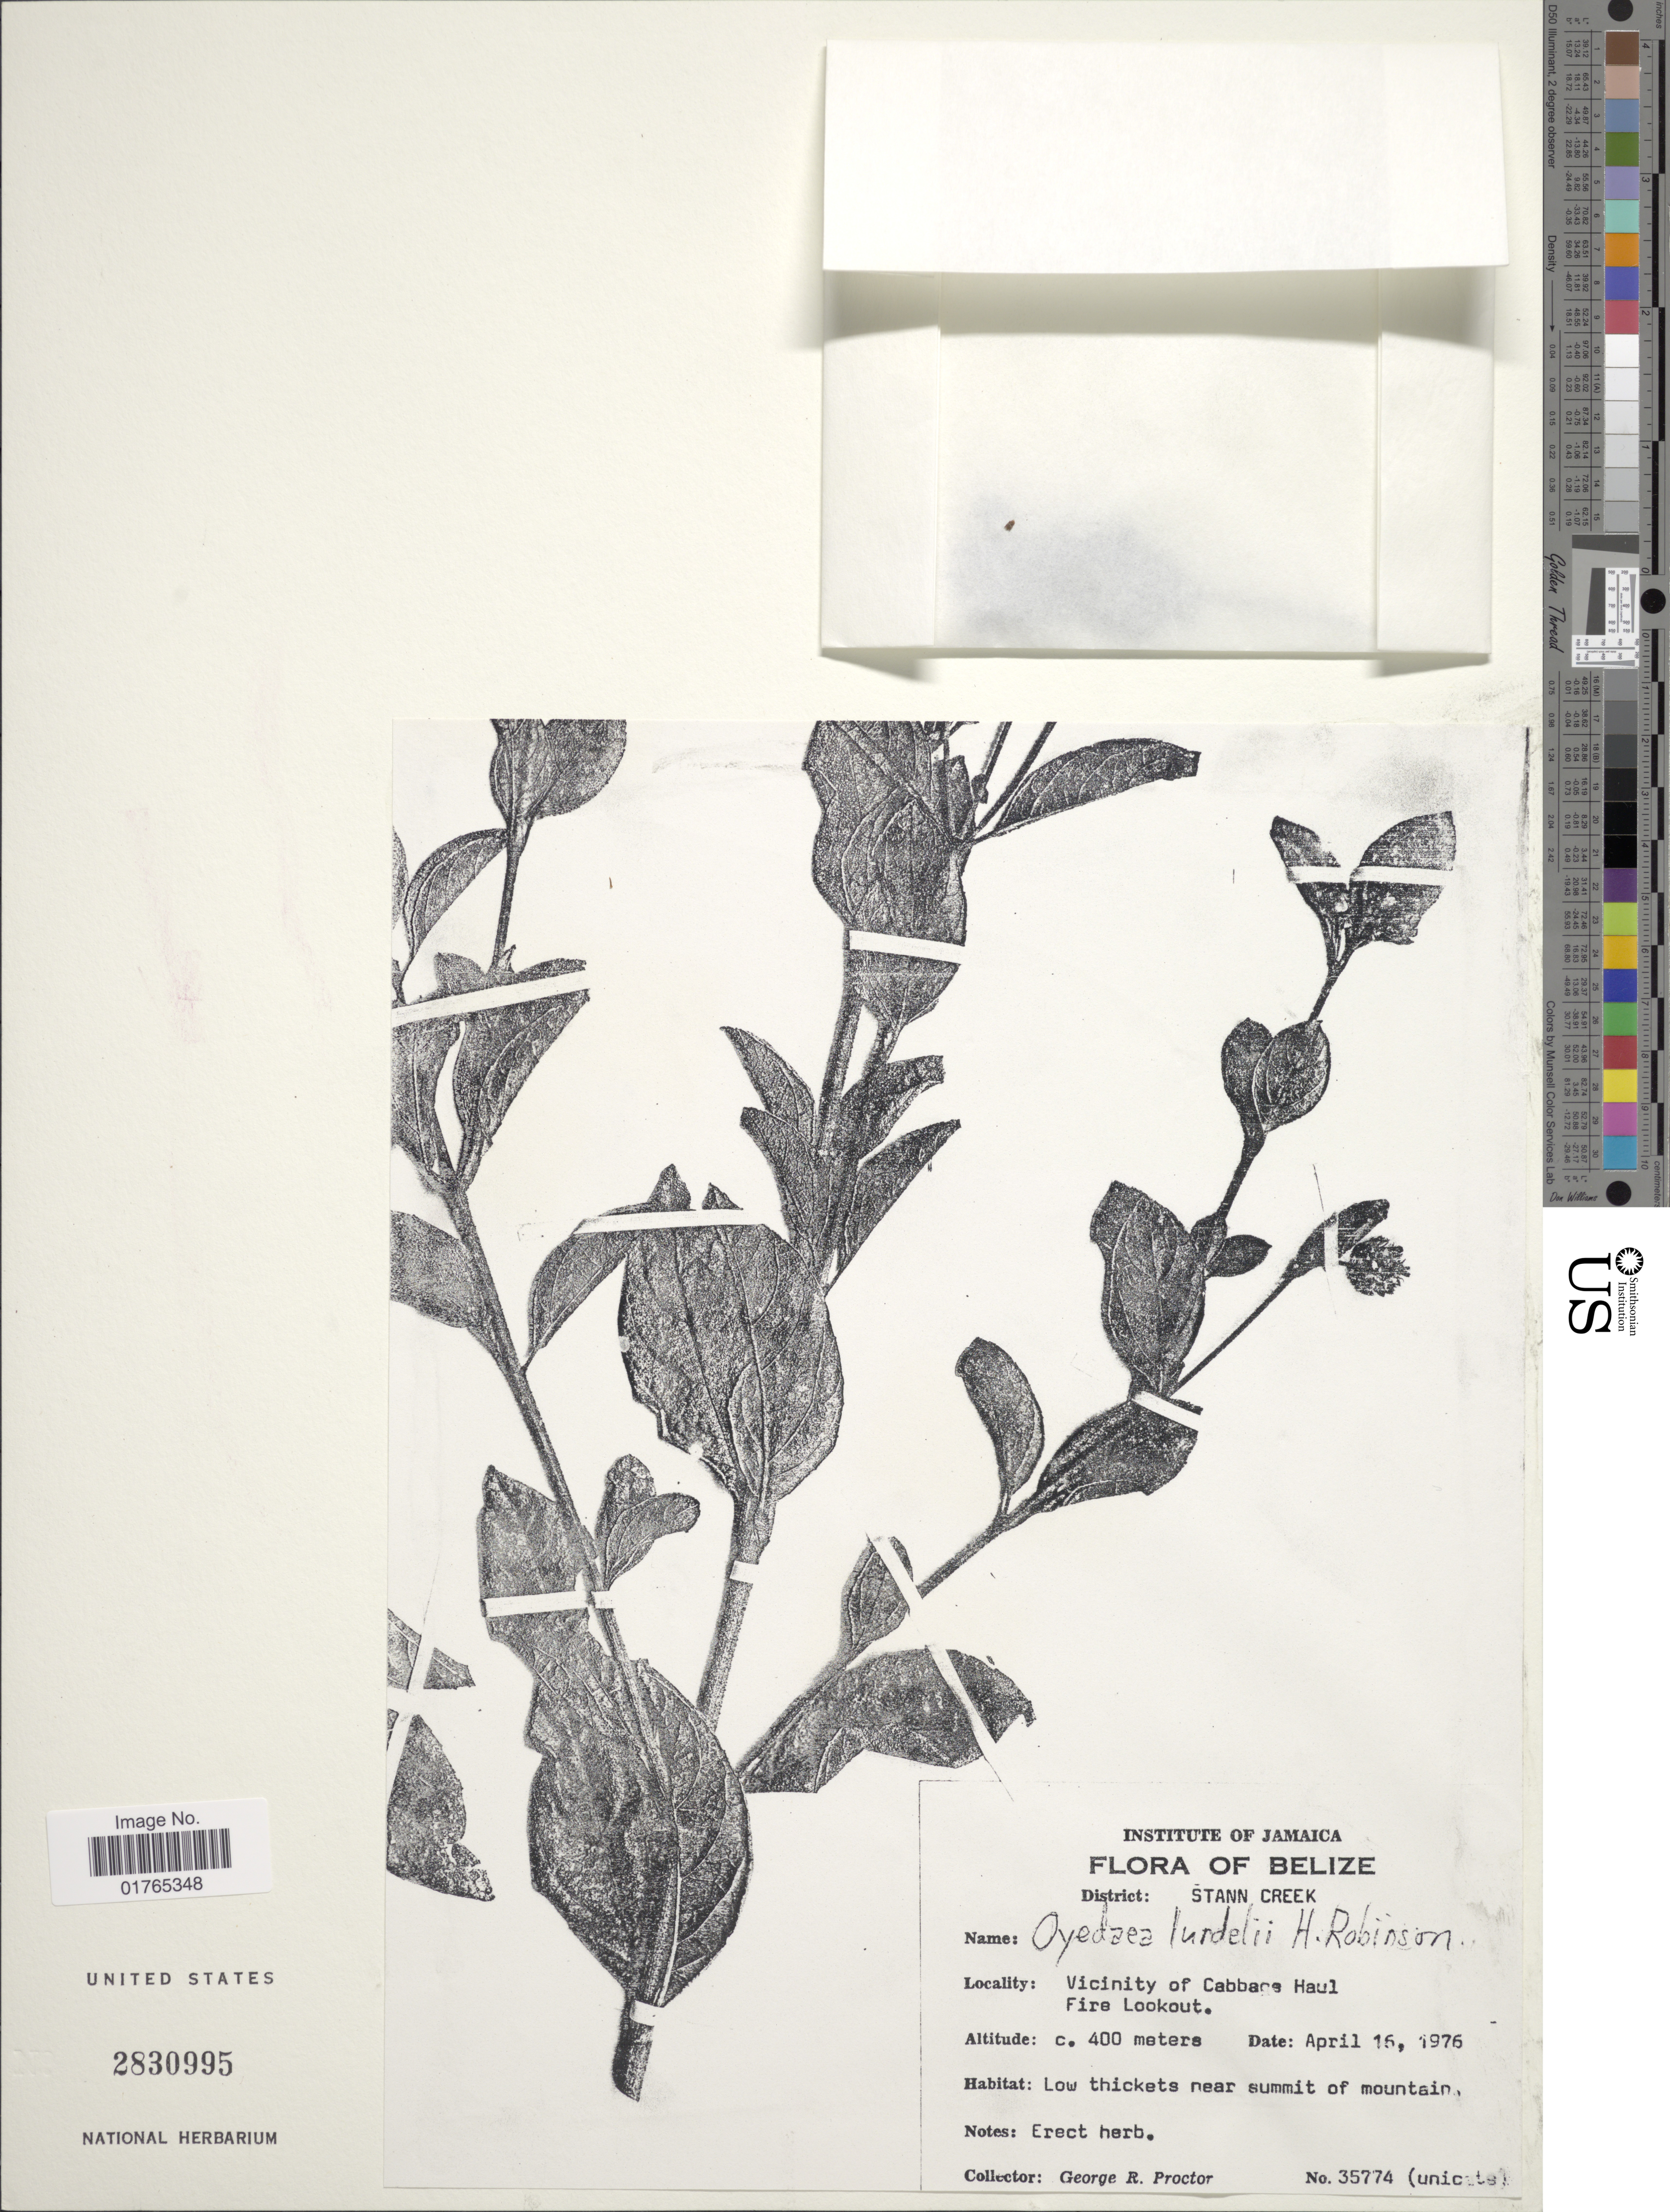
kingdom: Plantae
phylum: Tracheophyta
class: Magnoliopsida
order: Asterales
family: Asteraceae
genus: Zyzyxia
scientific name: Zyzyxia lundellii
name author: (H. Rob.) Strother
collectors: G. R. Proctor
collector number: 35774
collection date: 1976-04-16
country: Belize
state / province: Stann Creek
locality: Vicinity of Cabbaos Haul, Fire Lookout, low thickets near summit of mountain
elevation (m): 400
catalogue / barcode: US 2830995